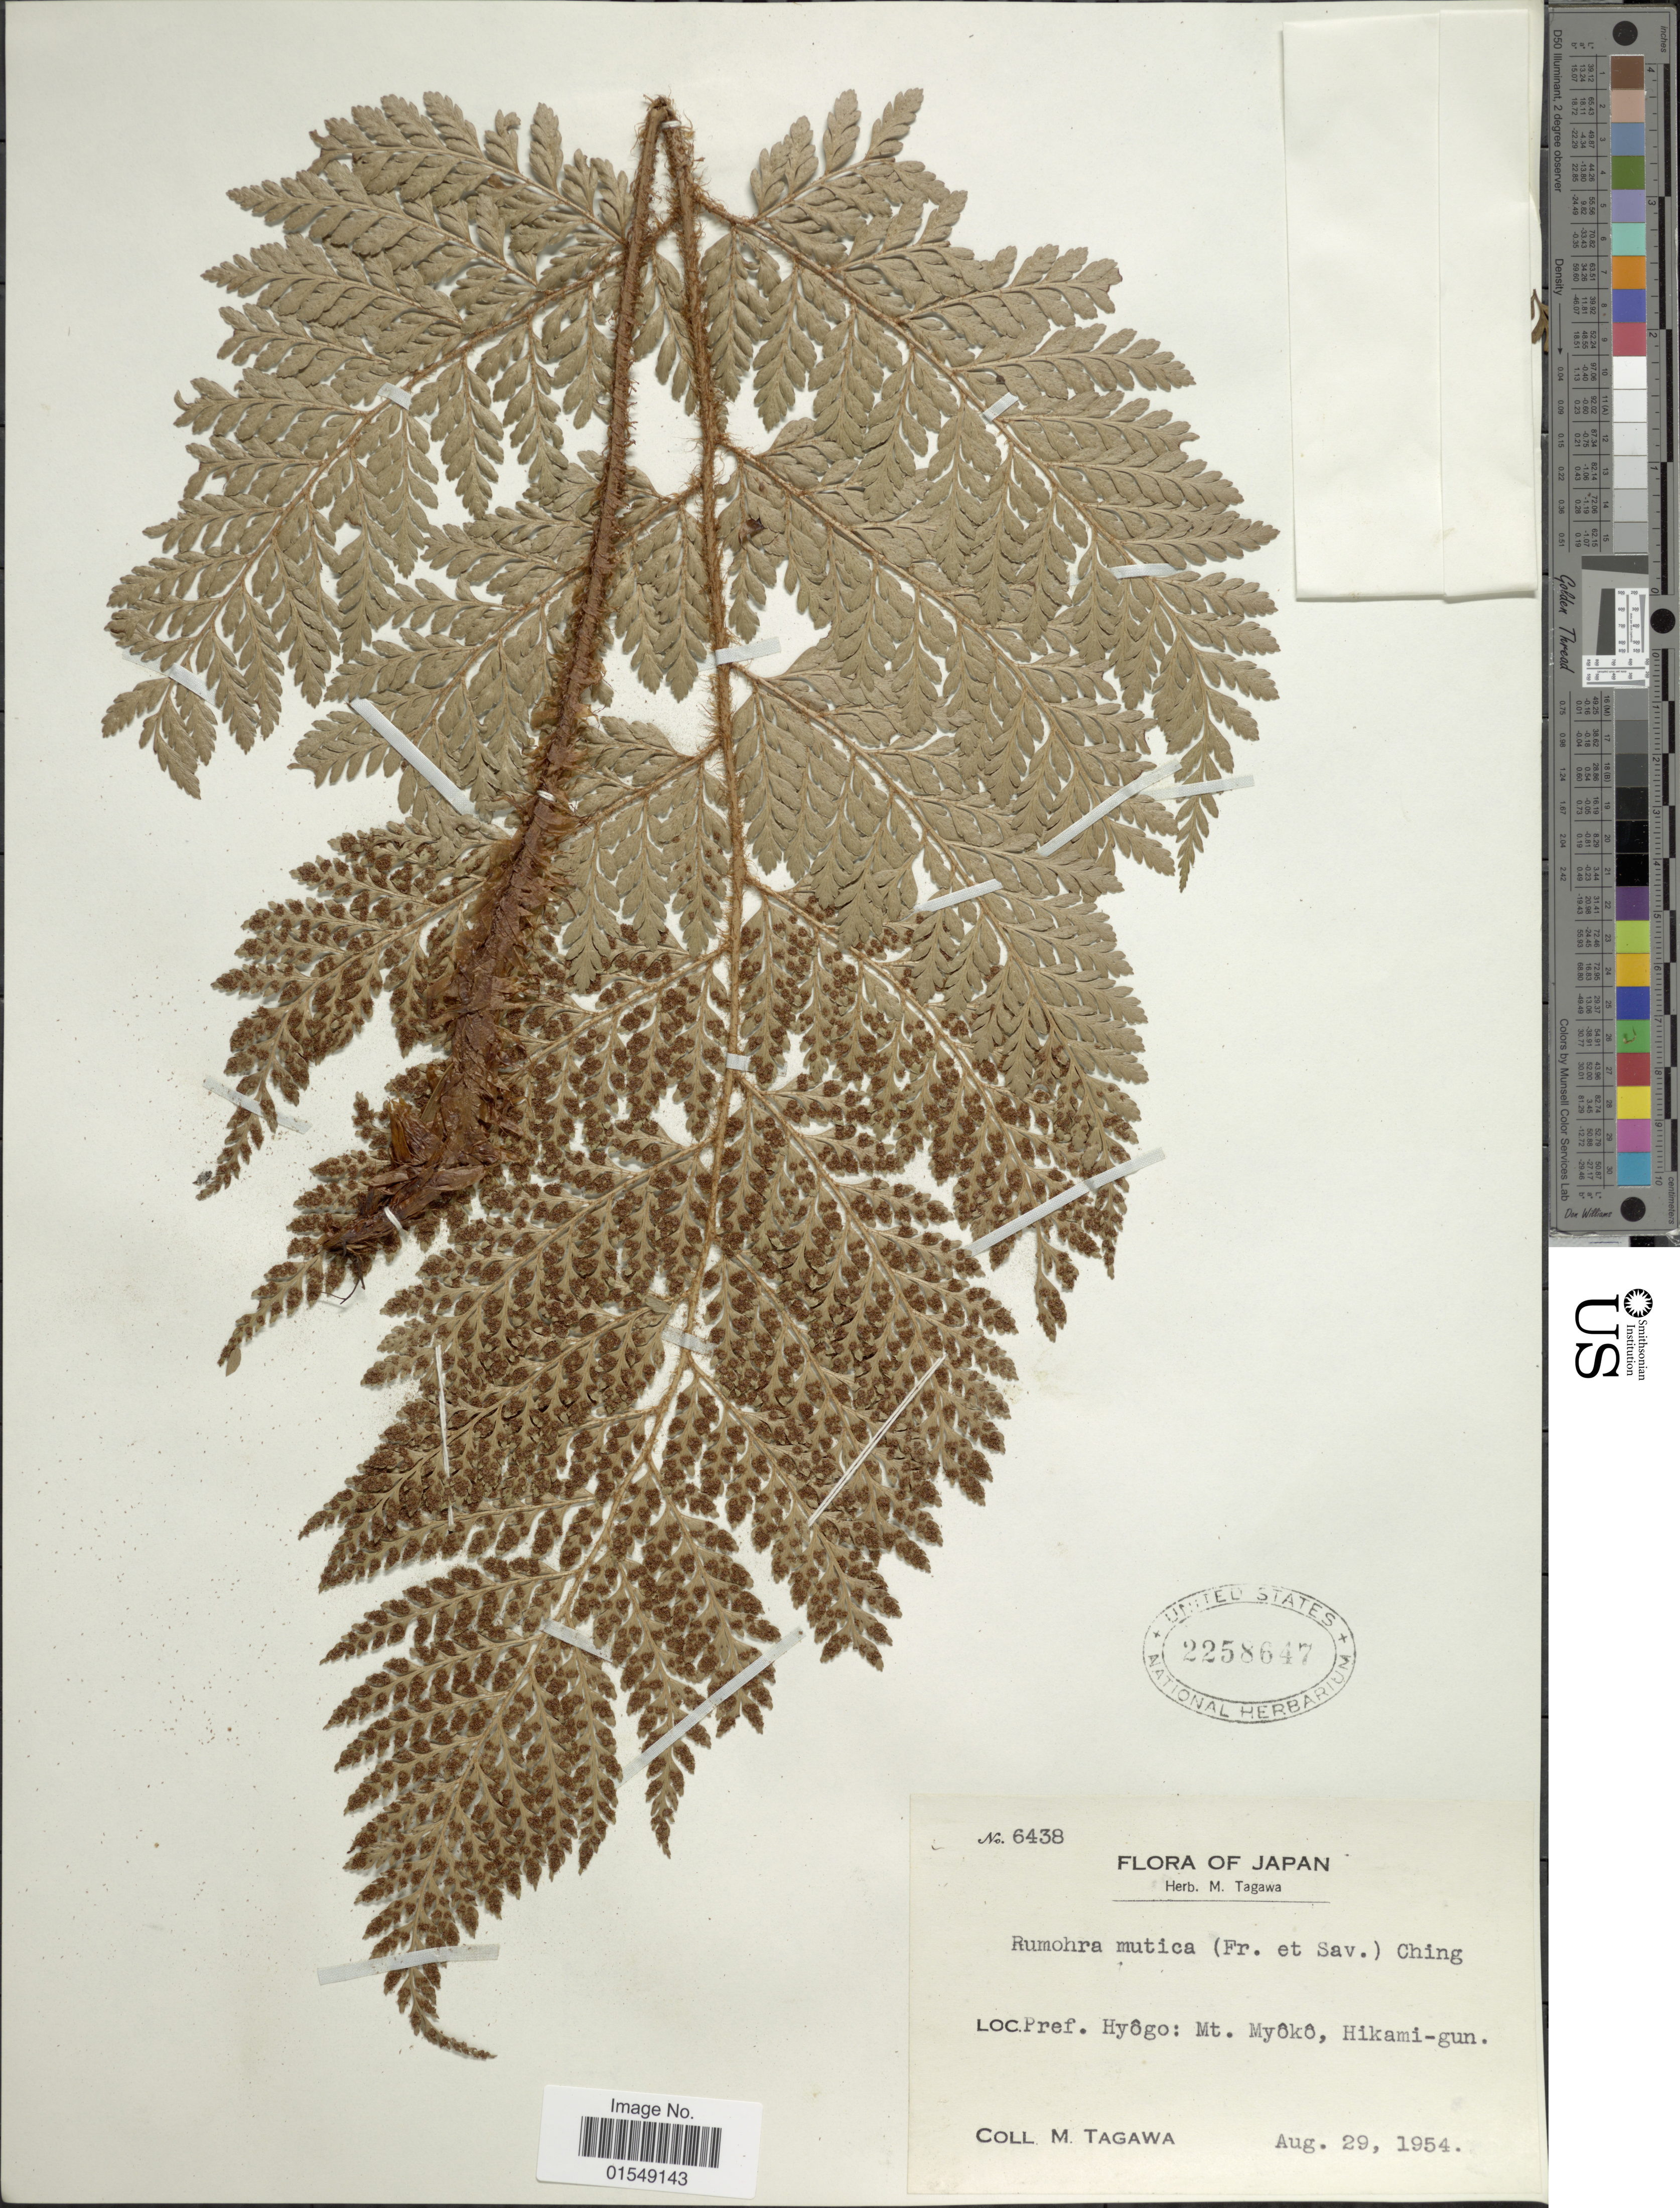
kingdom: Plantae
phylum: Tracheophyta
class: Polypodiopsida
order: Polypodiales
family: Dryopteridaceae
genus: Arachniodes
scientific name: Arachniodes mutica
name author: (Franch. & Sav.) Ohwi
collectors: M. Tagawa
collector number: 6438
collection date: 1954-08-29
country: Japan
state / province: Hyogo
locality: Pref. Hyôgo: Mt. Myôkô, Hikami-gun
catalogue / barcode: US 2258647